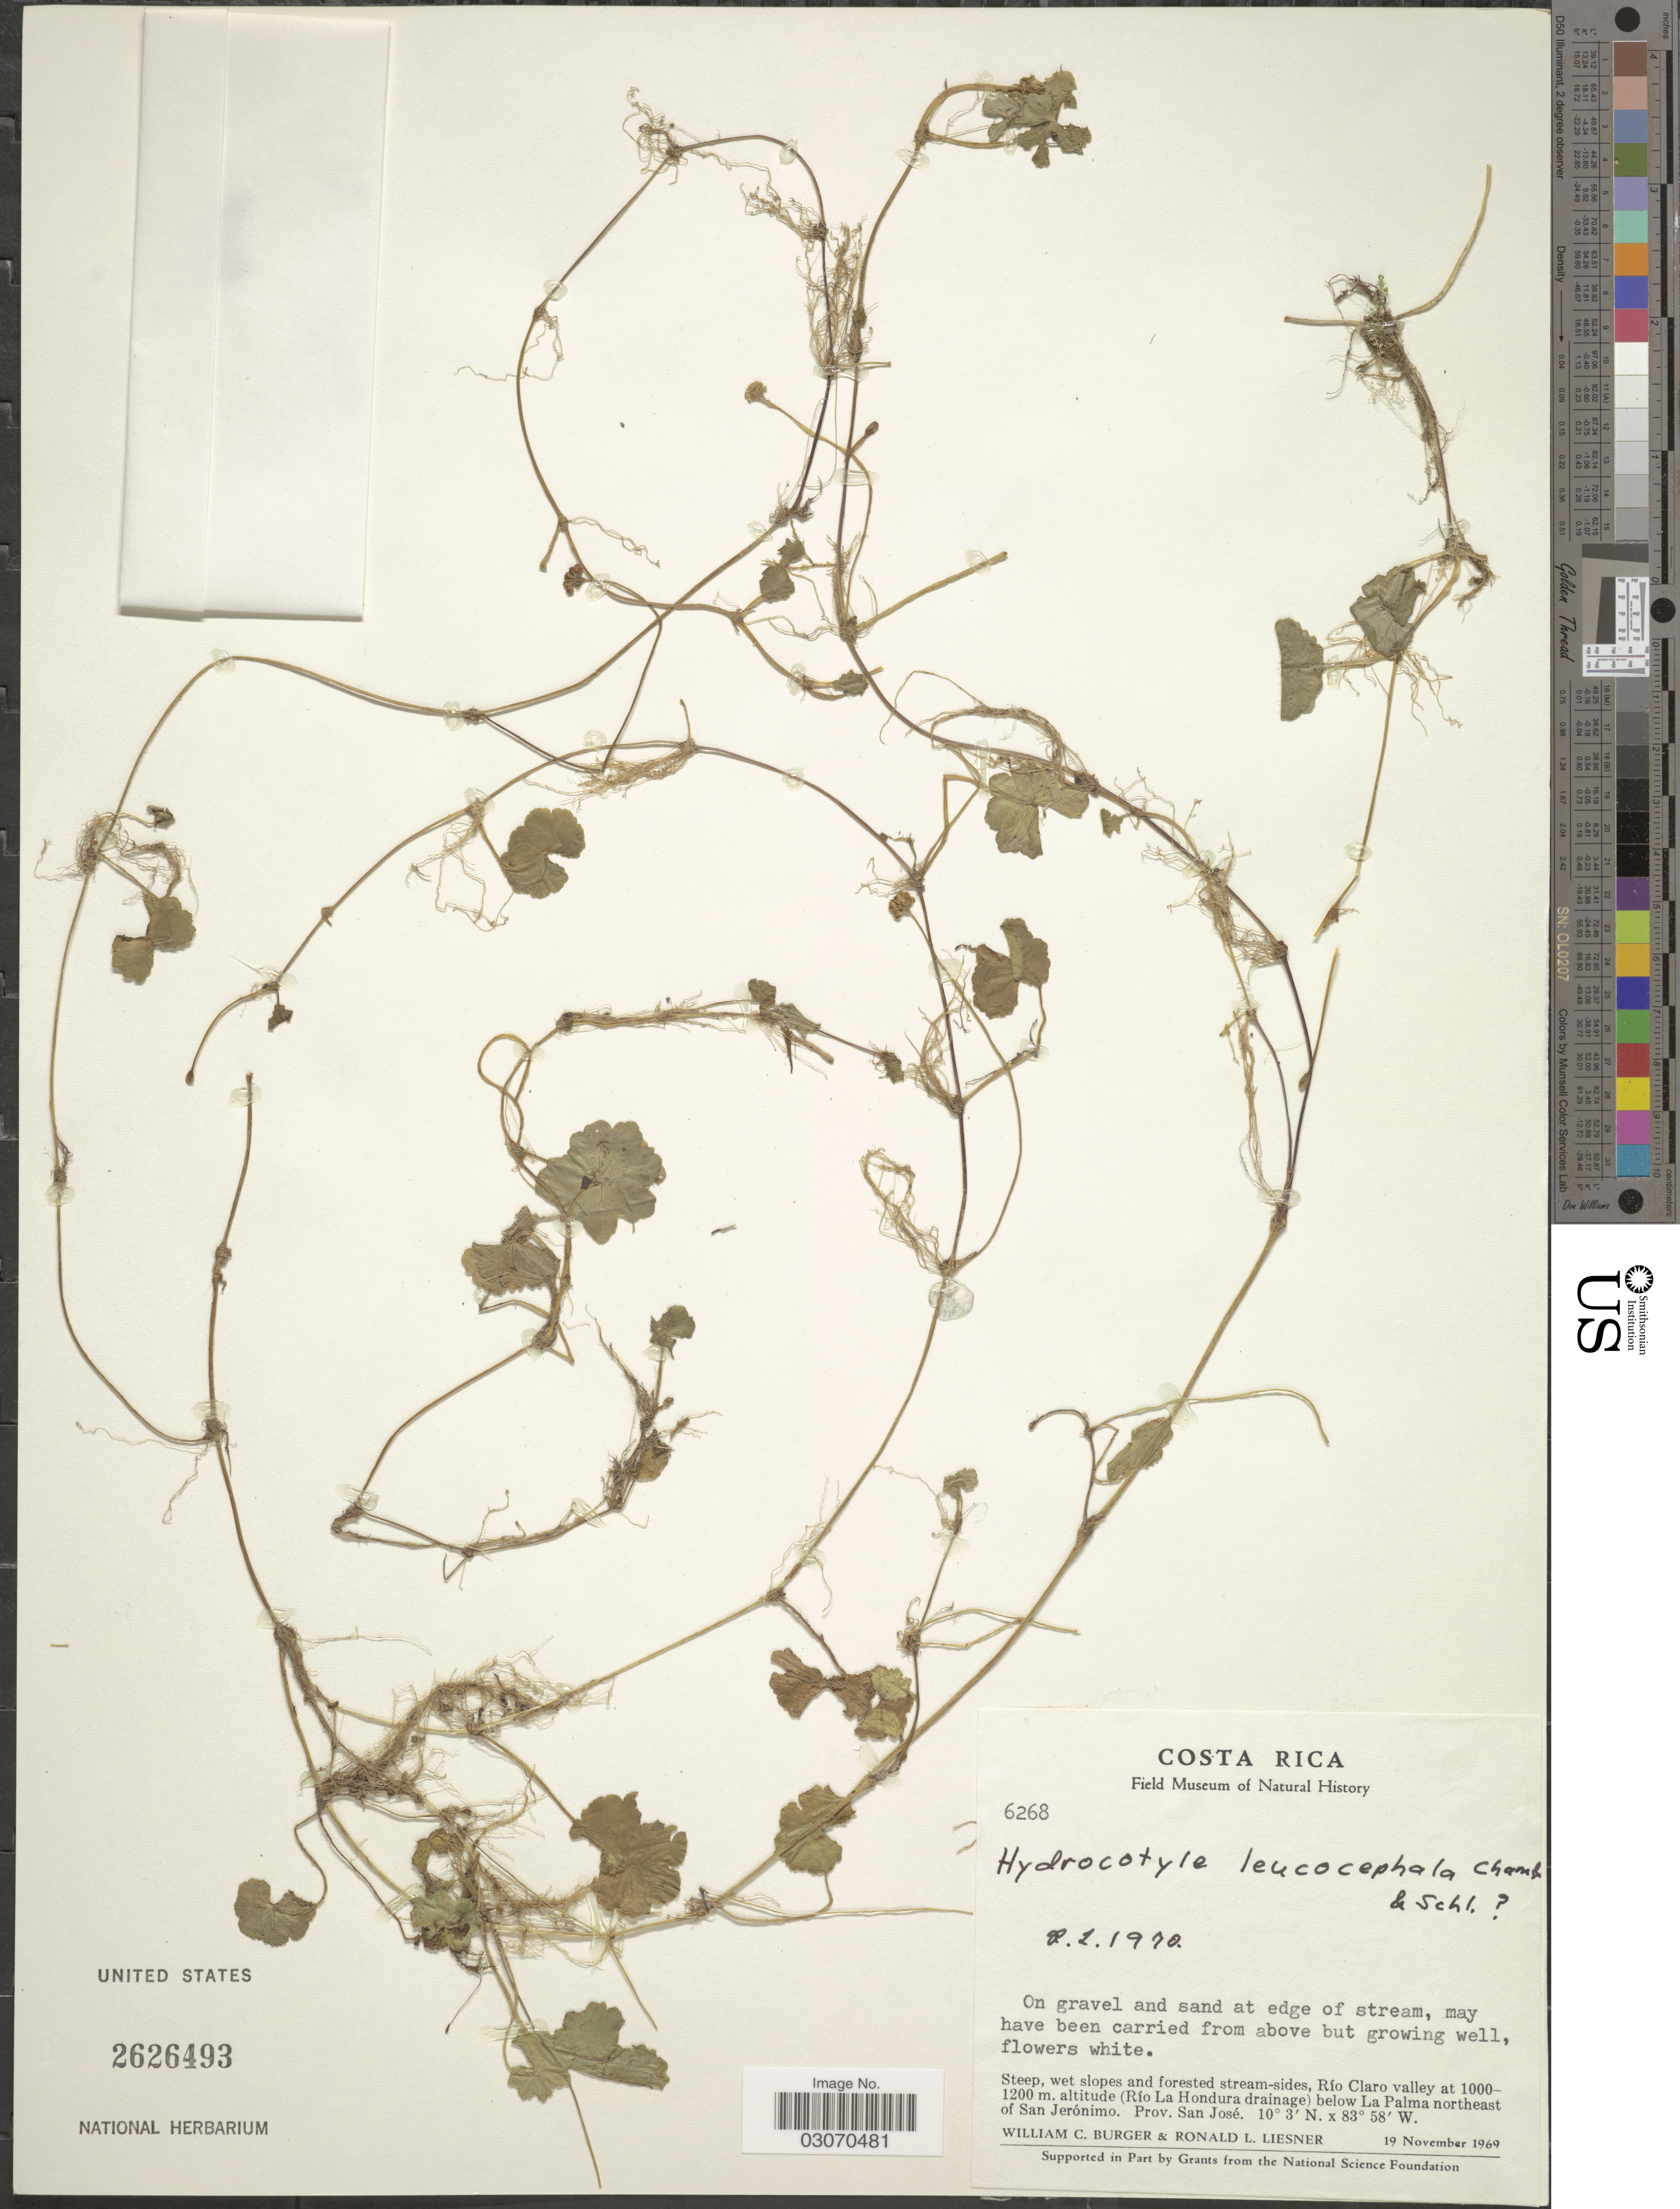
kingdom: Plantae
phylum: Tracheophyta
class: Magnoliopsida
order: Apiales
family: Araliaceae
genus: Hydrocotyle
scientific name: Hydrocotyle leucocephala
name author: Cham. & Schltdl.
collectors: W. Burger & R. L. Liesner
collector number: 6268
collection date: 1969-11-19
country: Costa Rica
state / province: San José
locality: Río Claro Valley (Río La Hondura drainage) below La Palma northeast of San Jerónimo.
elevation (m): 1000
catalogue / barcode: US 2626493